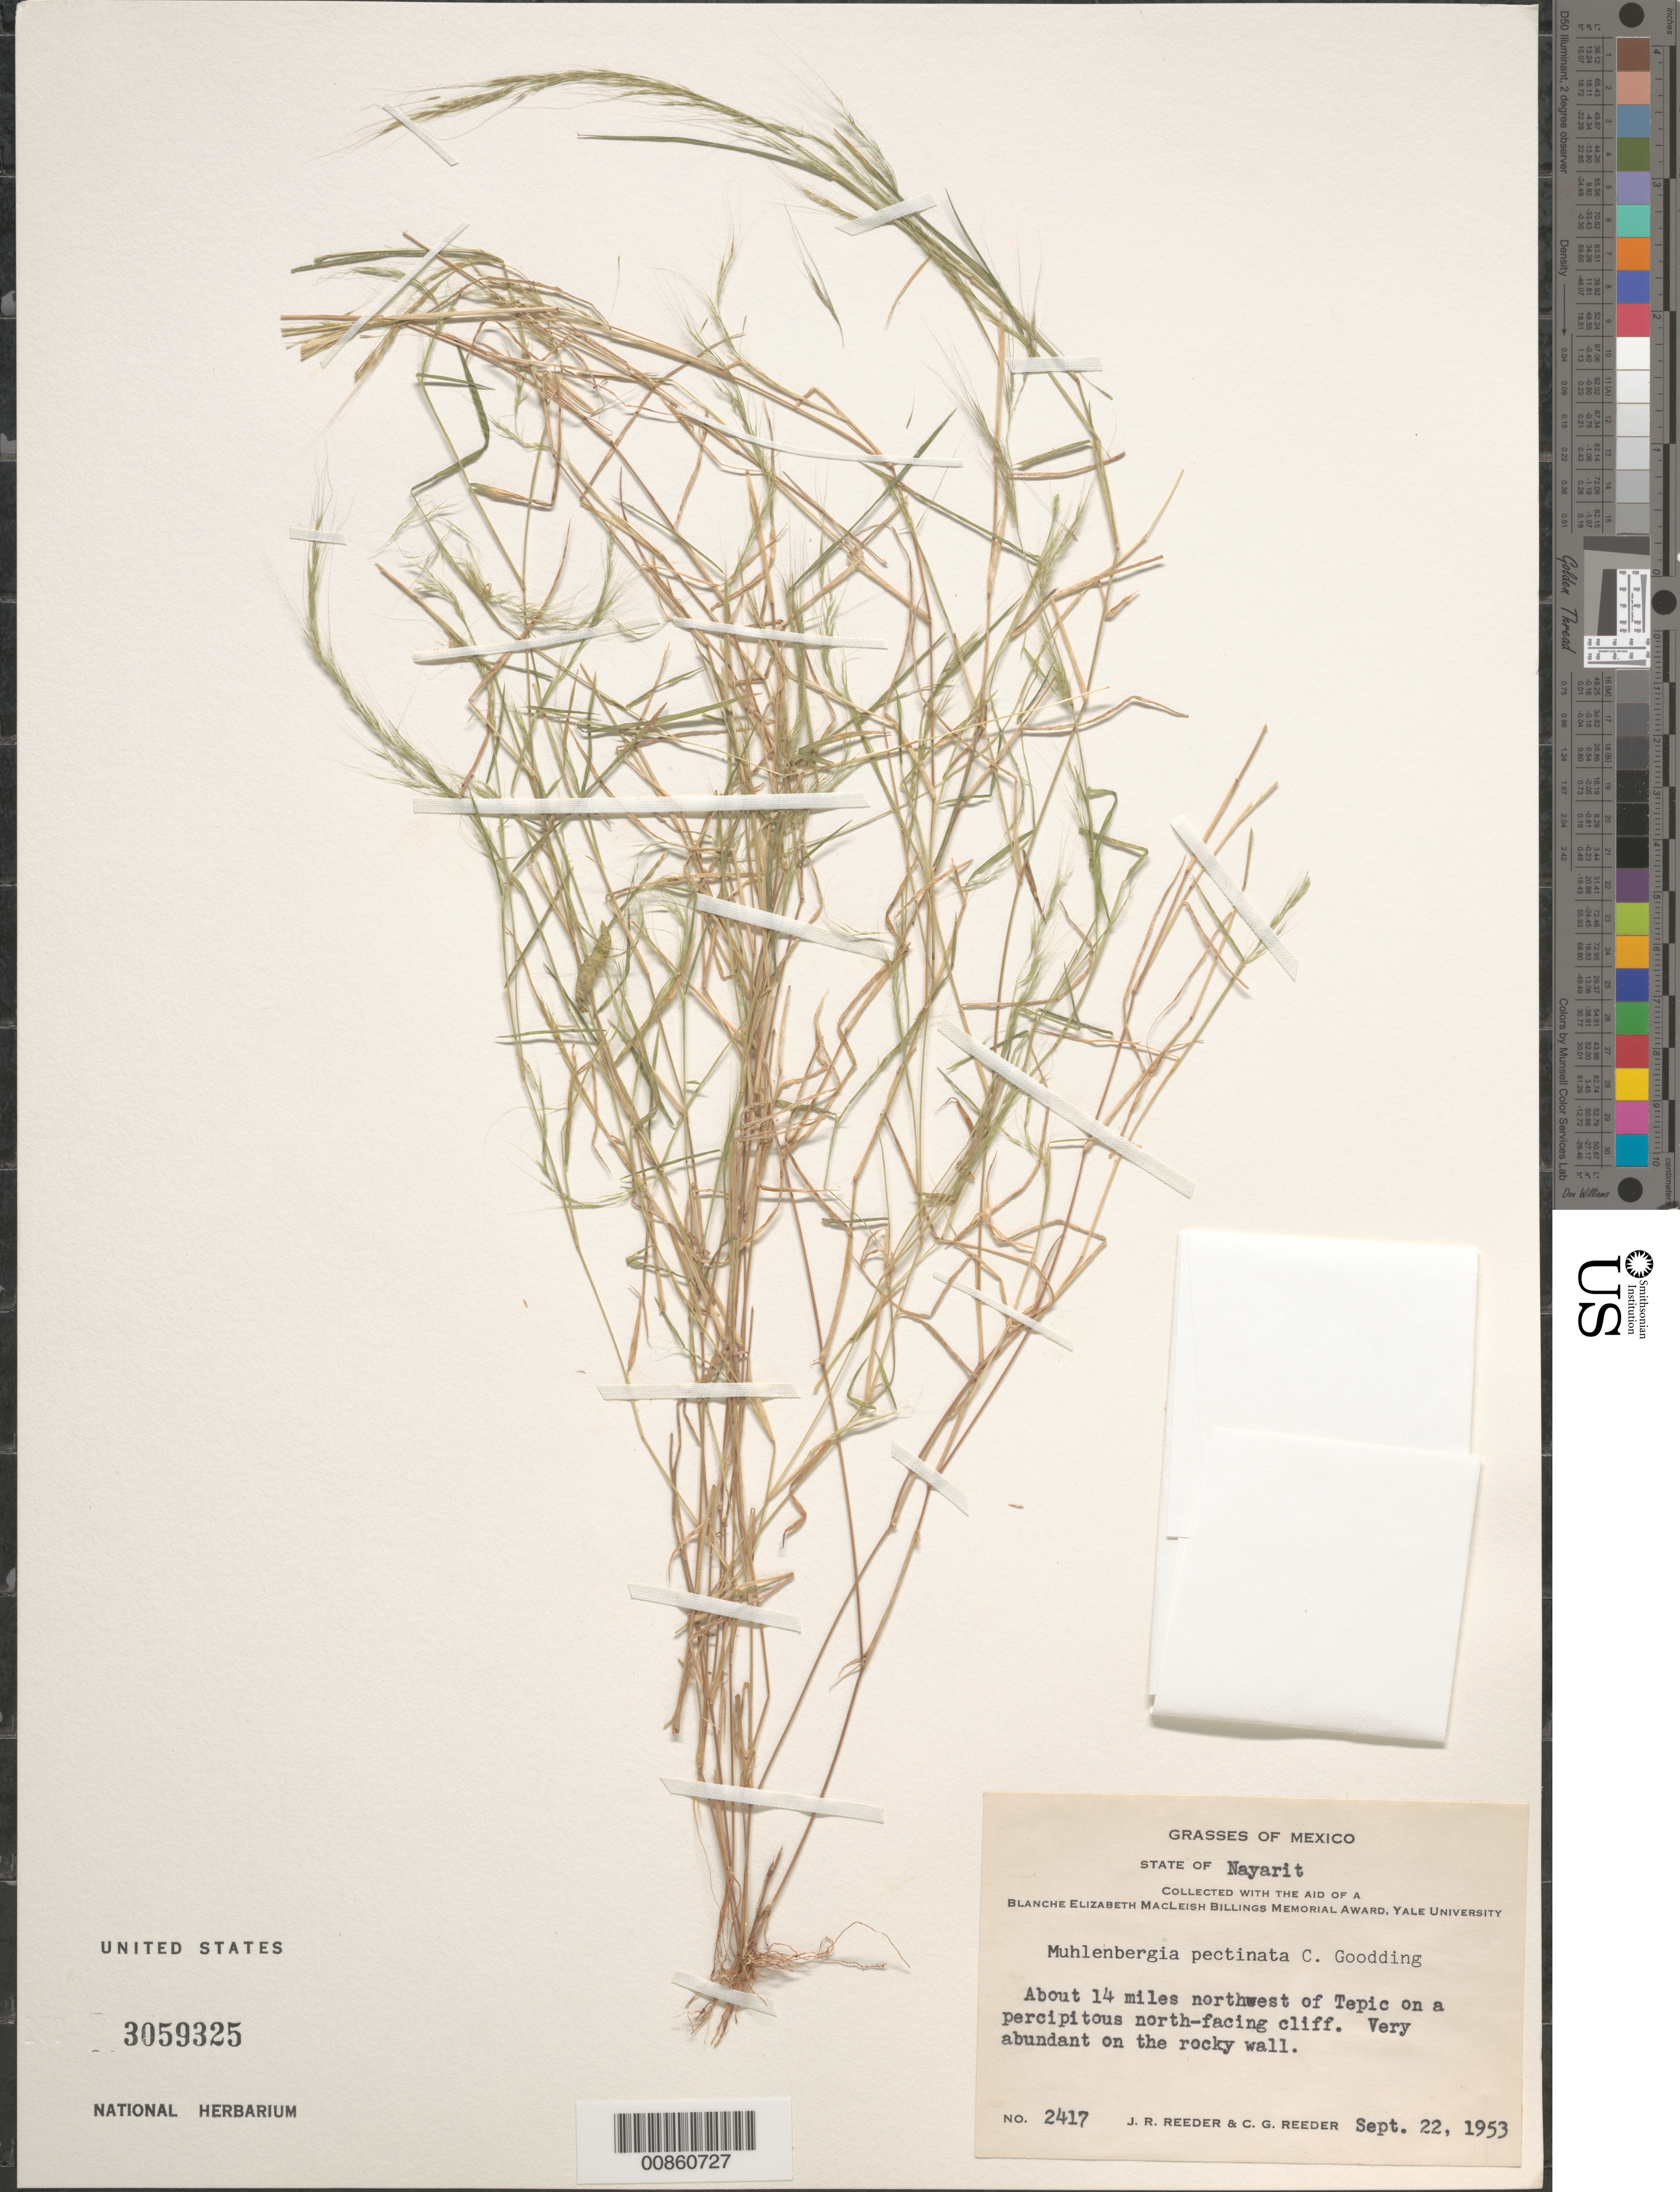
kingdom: Plantae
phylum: Tracheophyta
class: Liliopsida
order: Poales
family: Poaceae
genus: Muhlenbergia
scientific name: Muhlenbergia pectinata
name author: C.O. Goodd.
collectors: J. R. Reeder & C. G. Reeder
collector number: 2417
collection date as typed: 22 Sep 1953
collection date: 1953-09-22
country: Mexico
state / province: Nayarit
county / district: Tepic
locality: About 14 mi NW of Tepic, Nay.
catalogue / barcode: US 3059325